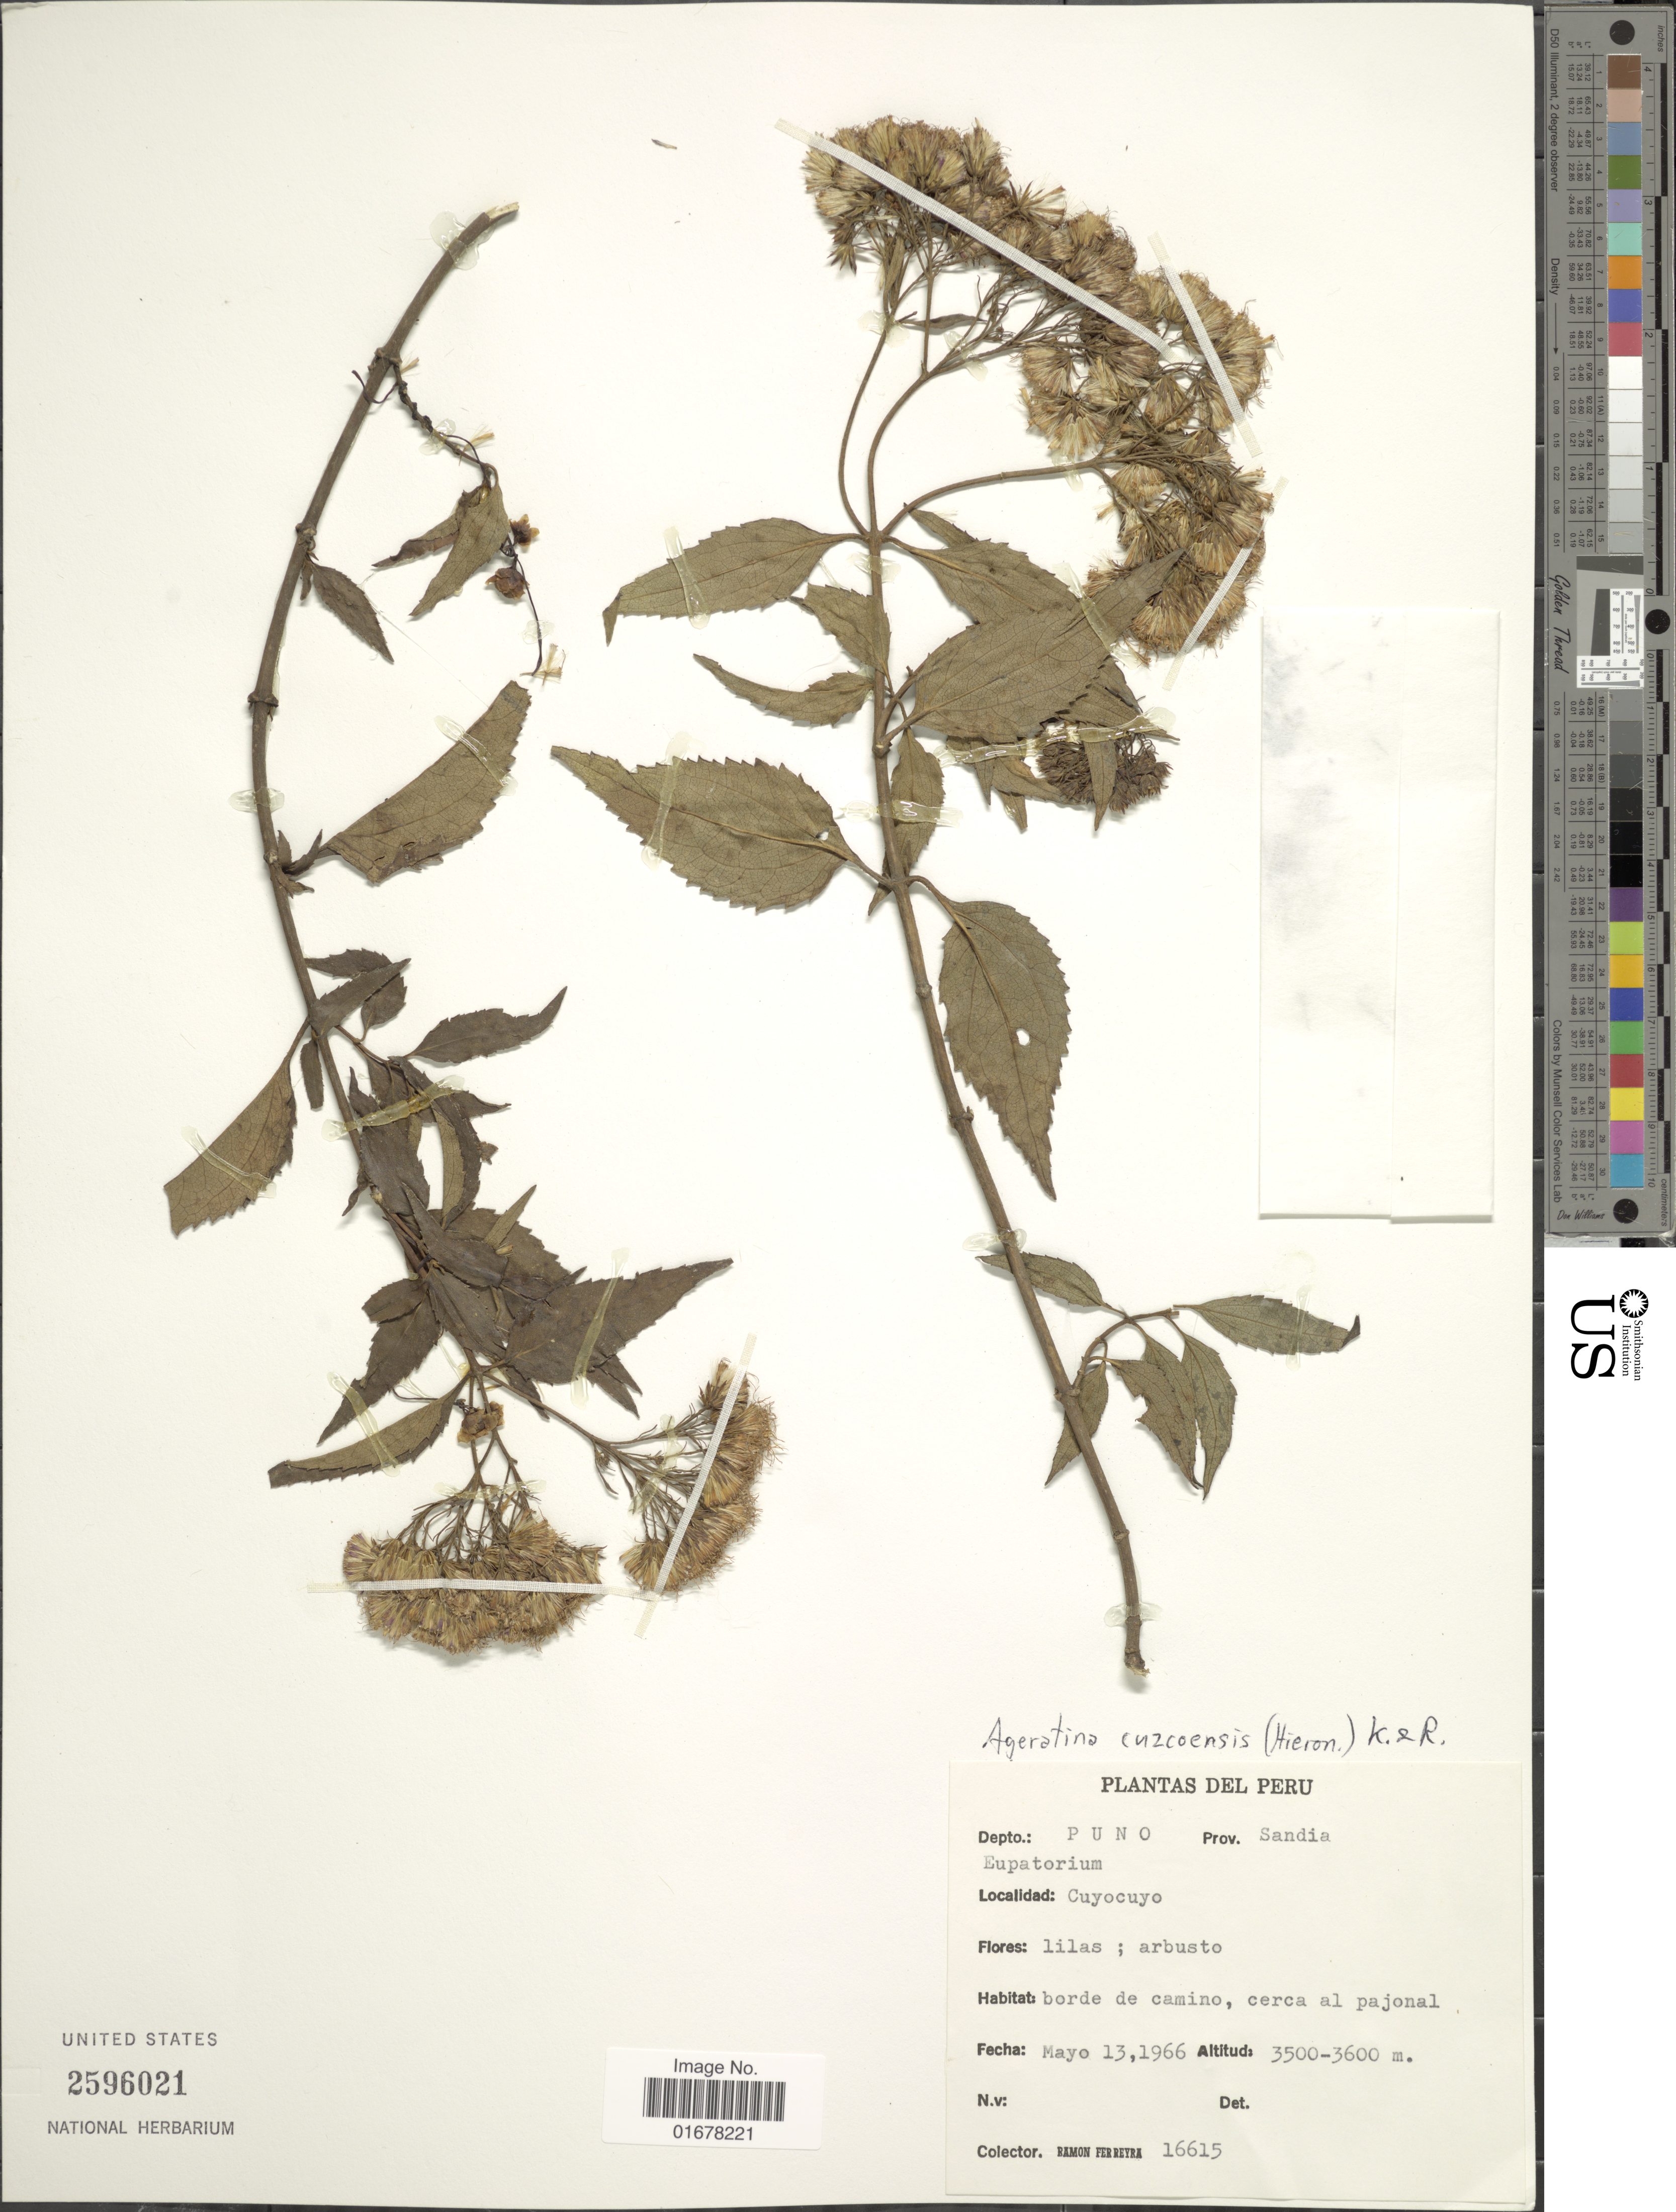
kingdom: Plantae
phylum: Tracheophyta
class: Magnoliopsida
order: Asterales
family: Asteraceae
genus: Ageratina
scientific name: Ageratina cuzcoensis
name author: (Hieron.) R.M. King & H. Rob.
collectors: R. A. Ferreyra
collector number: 16615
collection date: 1966-05-13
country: Peru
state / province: Puno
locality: Depto.: Puno, Prov.: Sandia, Cuyocuyo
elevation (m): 3500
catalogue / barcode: US 2596021